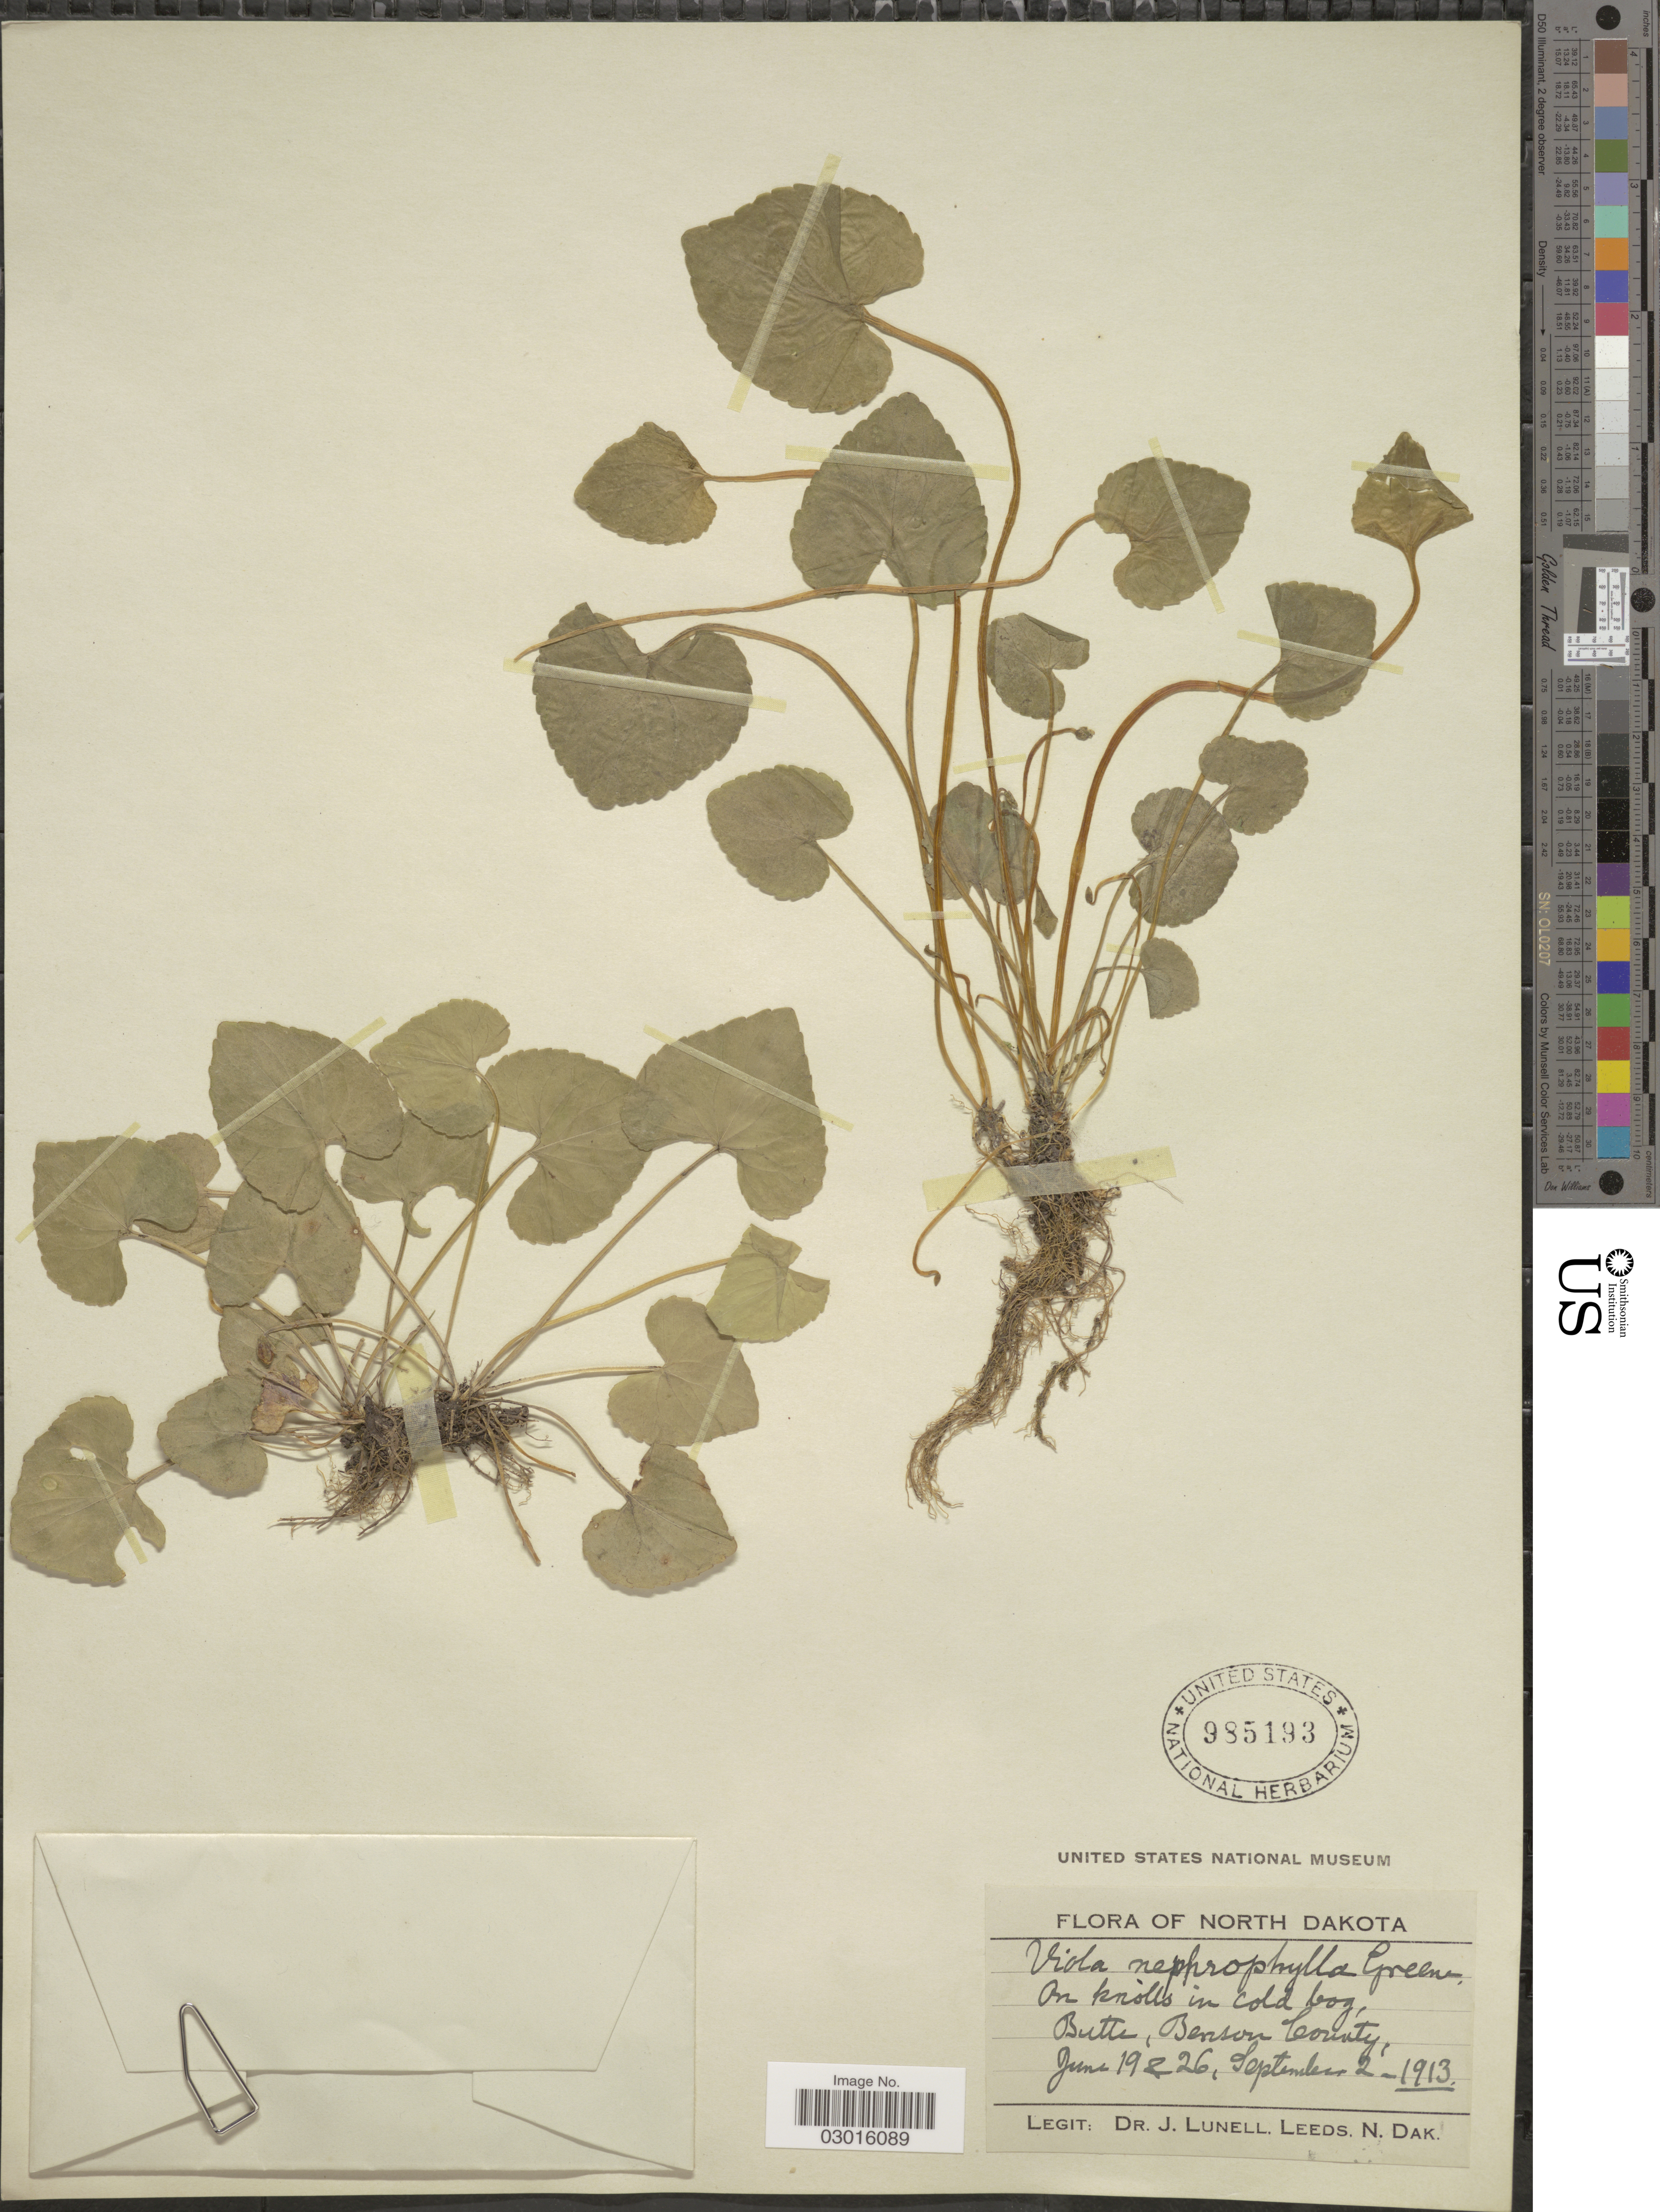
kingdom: Plantae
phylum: Tracheophyta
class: Magnoliopsida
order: Malpighiales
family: Violaceae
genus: Viola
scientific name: Viola nephrophylla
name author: Greene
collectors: J. Lunell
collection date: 1913-06-19/1913-09-02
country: United States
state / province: North Dakota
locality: Butte, Benson County.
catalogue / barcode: US 985193